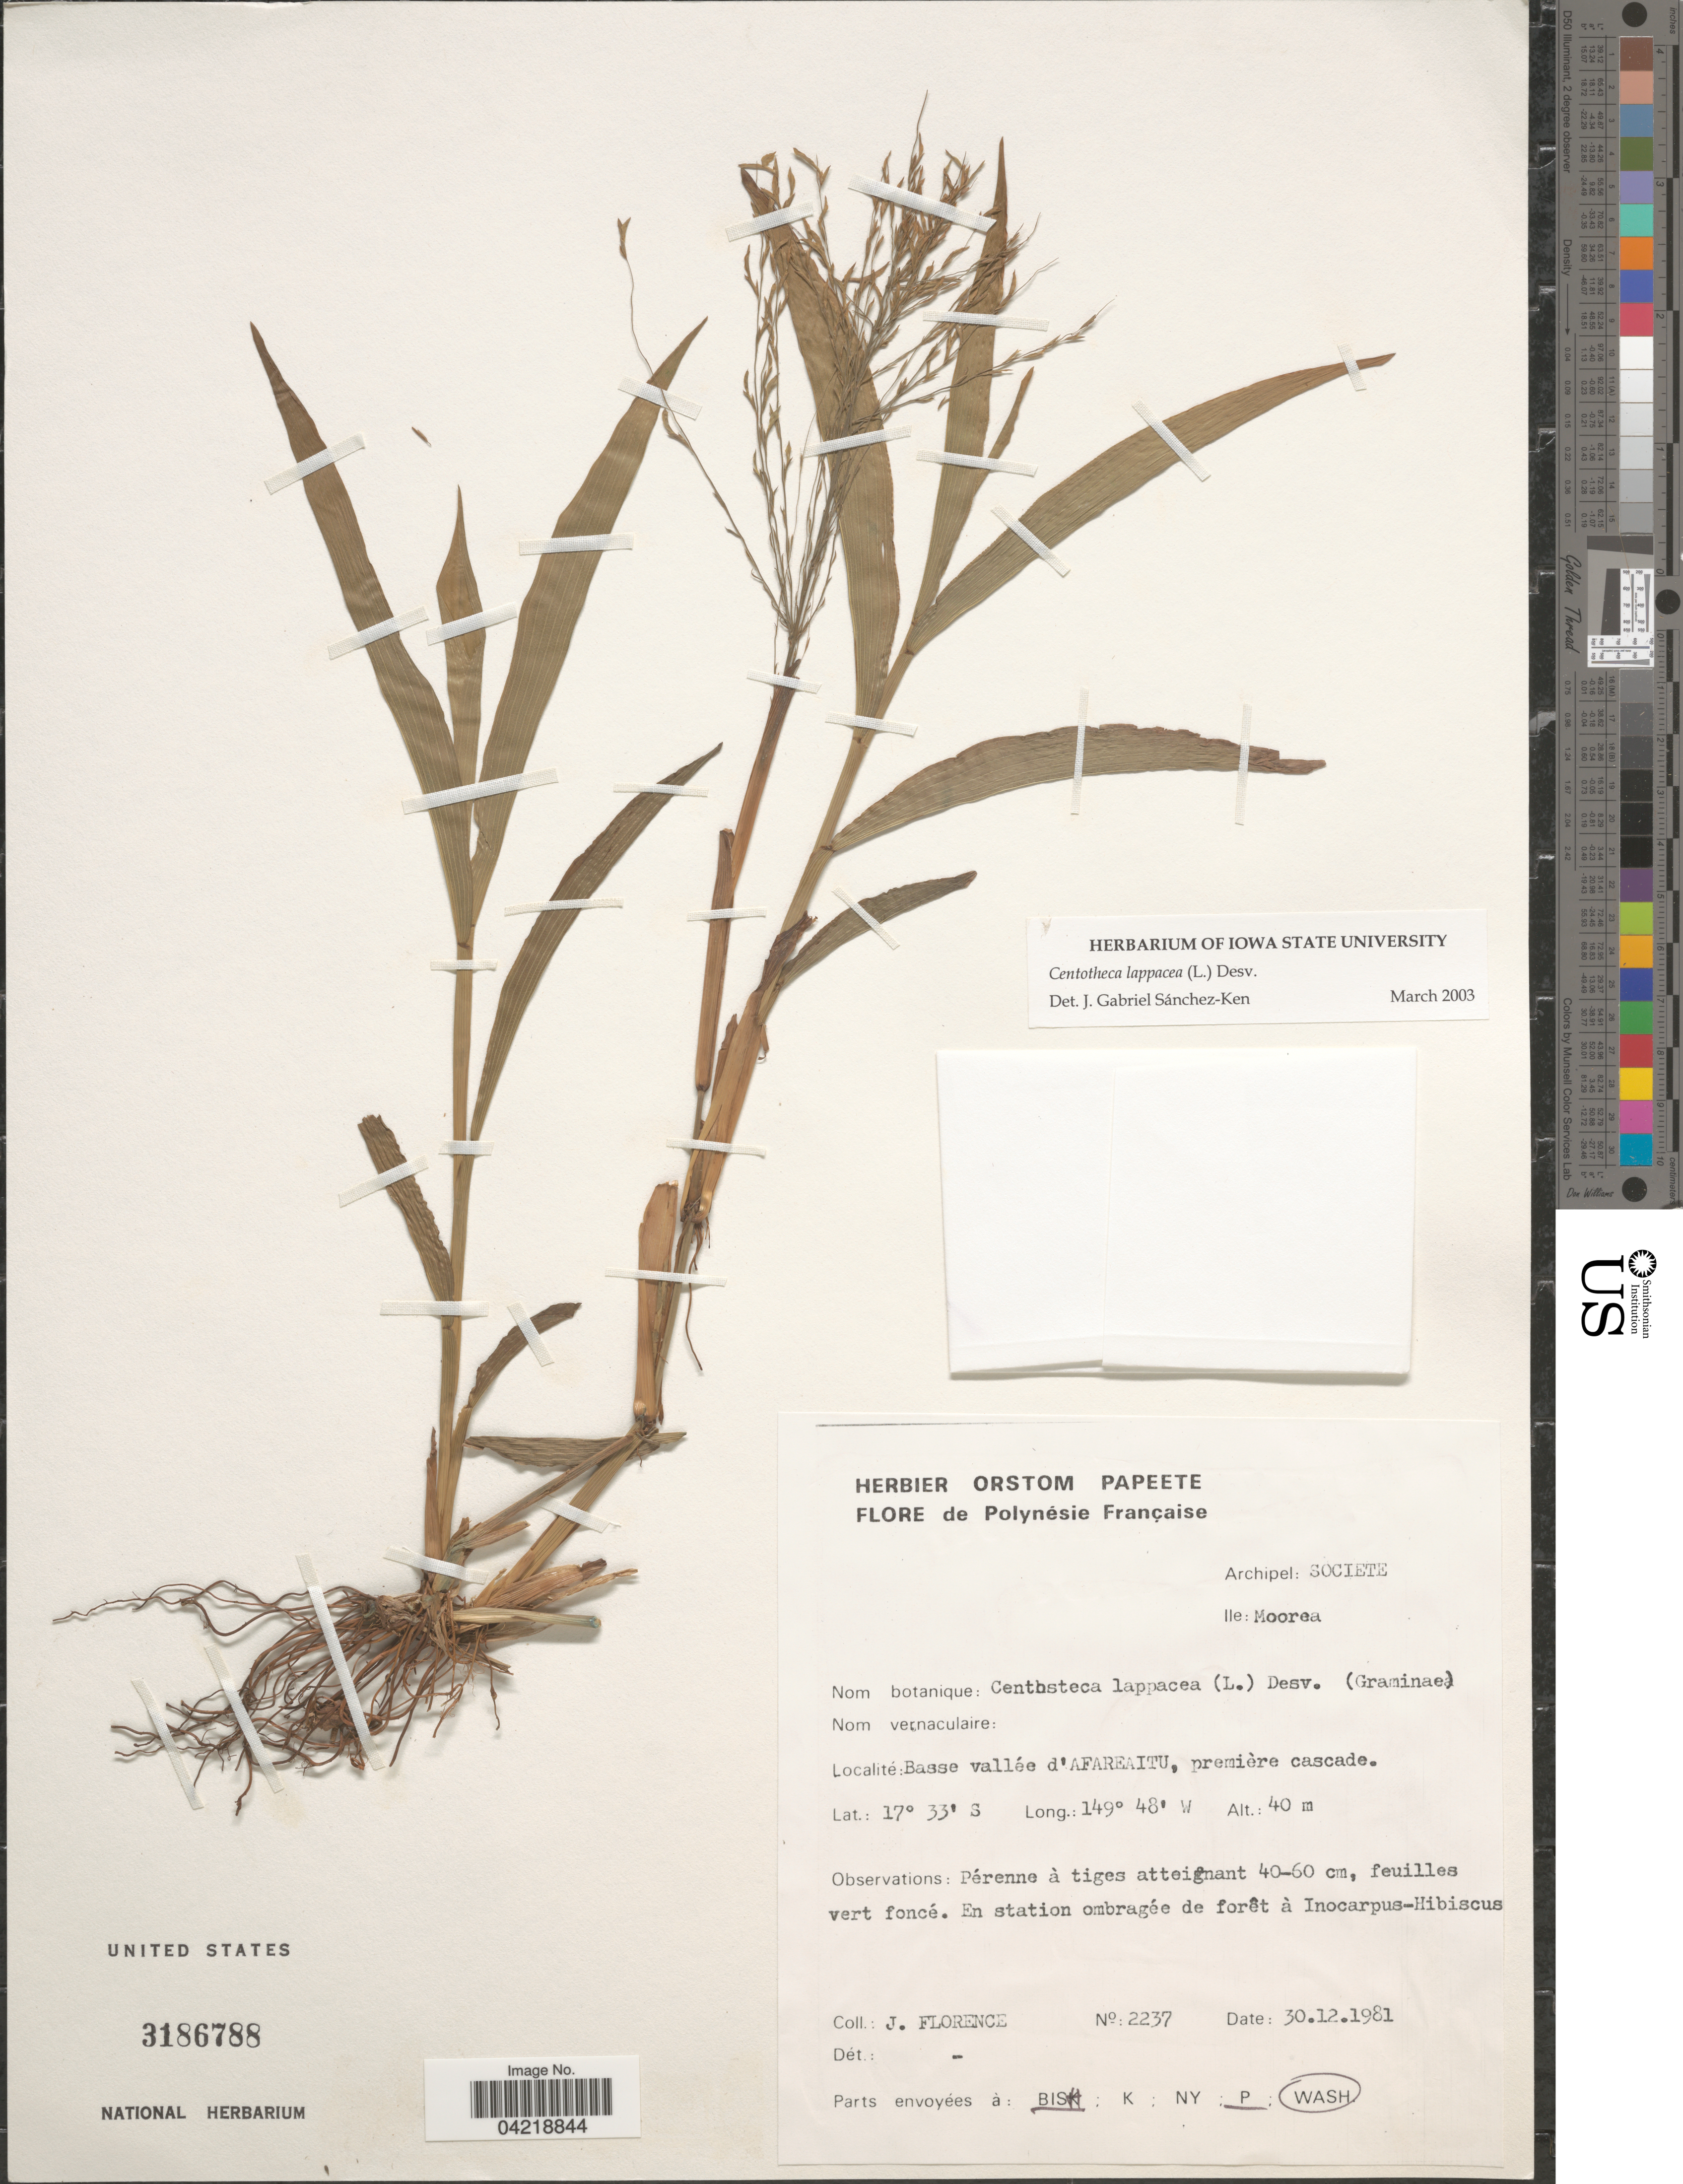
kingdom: Plantae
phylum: Tracheophyta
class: Liliopsida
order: Poales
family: Poaceae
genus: Centotheca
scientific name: Centotheca lappacea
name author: (L.) Desv.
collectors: J. Florence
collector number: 2237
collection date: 1981-12-30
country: French Polynesia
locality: Polynésie Française. Archipel: Societe. Ile: Moorea. Basse vallée d'Afareaitu, première cascade.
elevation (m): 40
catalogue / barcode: US 3186788